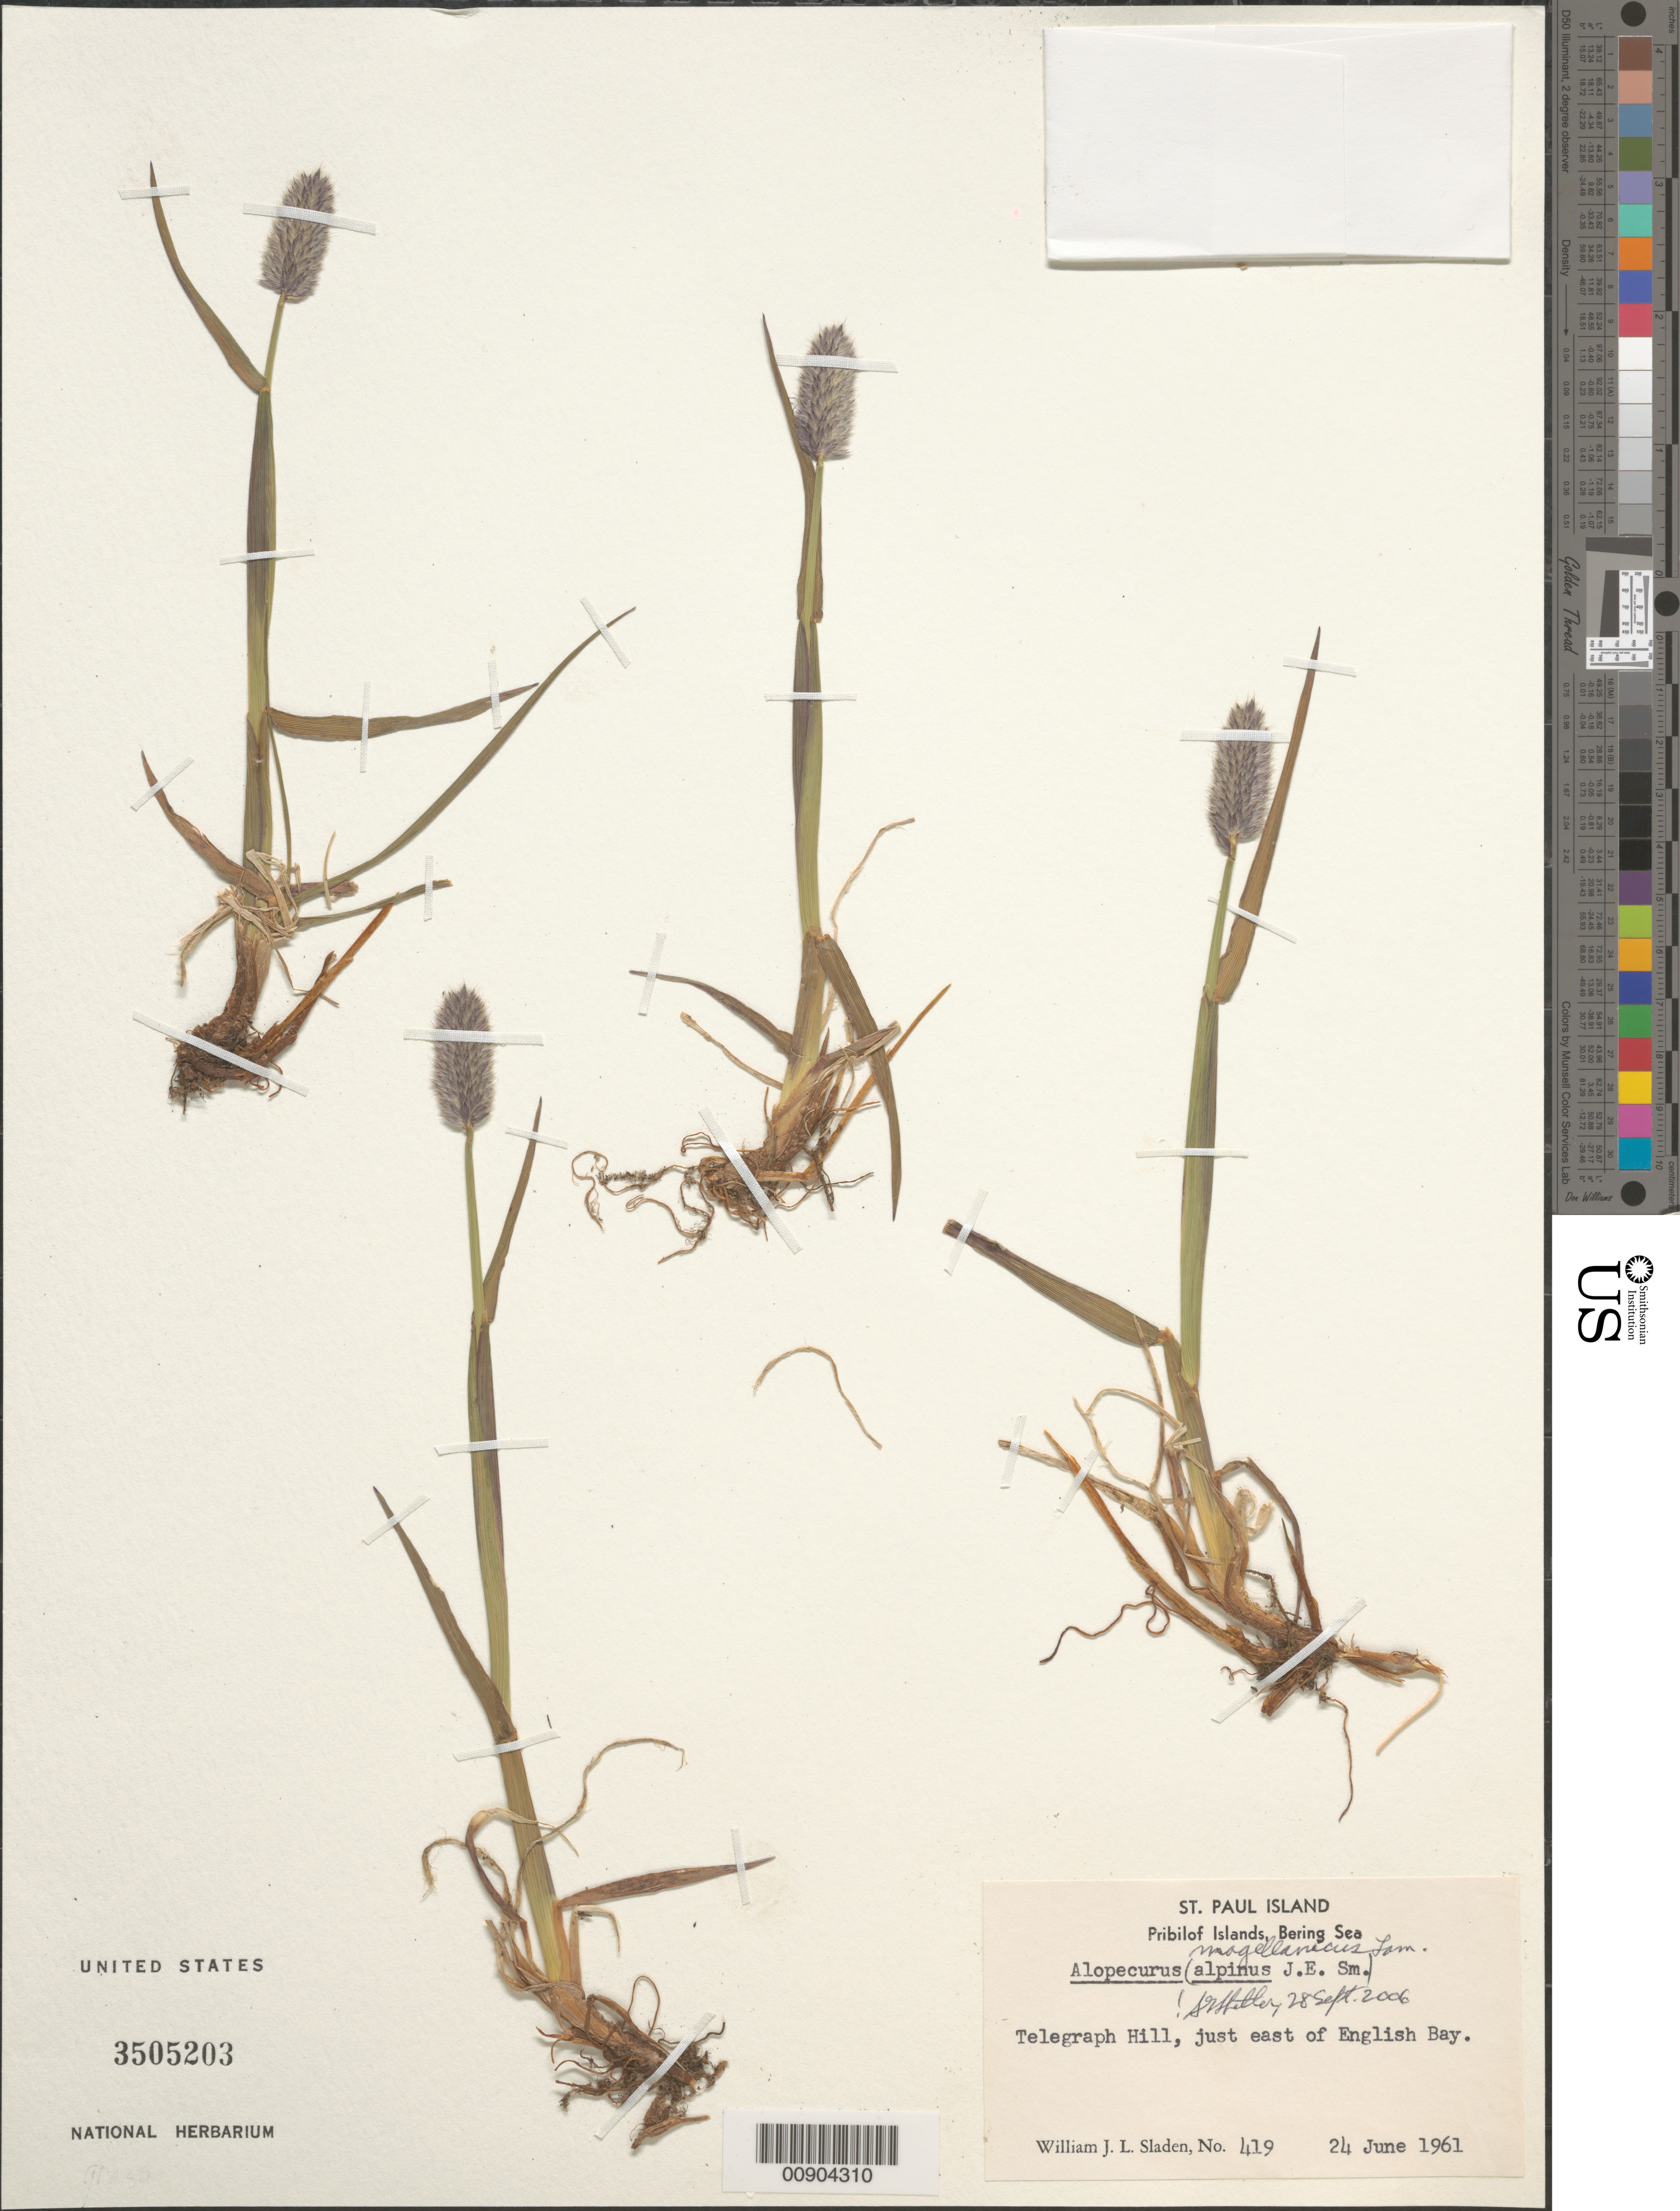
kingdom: Plantae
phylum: Tracheophyta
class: Liliopsida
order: Poales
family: Poaceae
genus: Alopecurus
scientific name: Alopecurus magellanicus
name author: Lam.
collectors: W. Sladen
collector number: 419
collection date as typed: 24 Jun 1961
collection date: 1961-06-24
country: United States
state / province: Alaska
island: St. Paul Island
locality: Telegraph Hill, just east of English Bay., Bering Sea, Pribilof Islands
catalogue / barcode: US 3505203